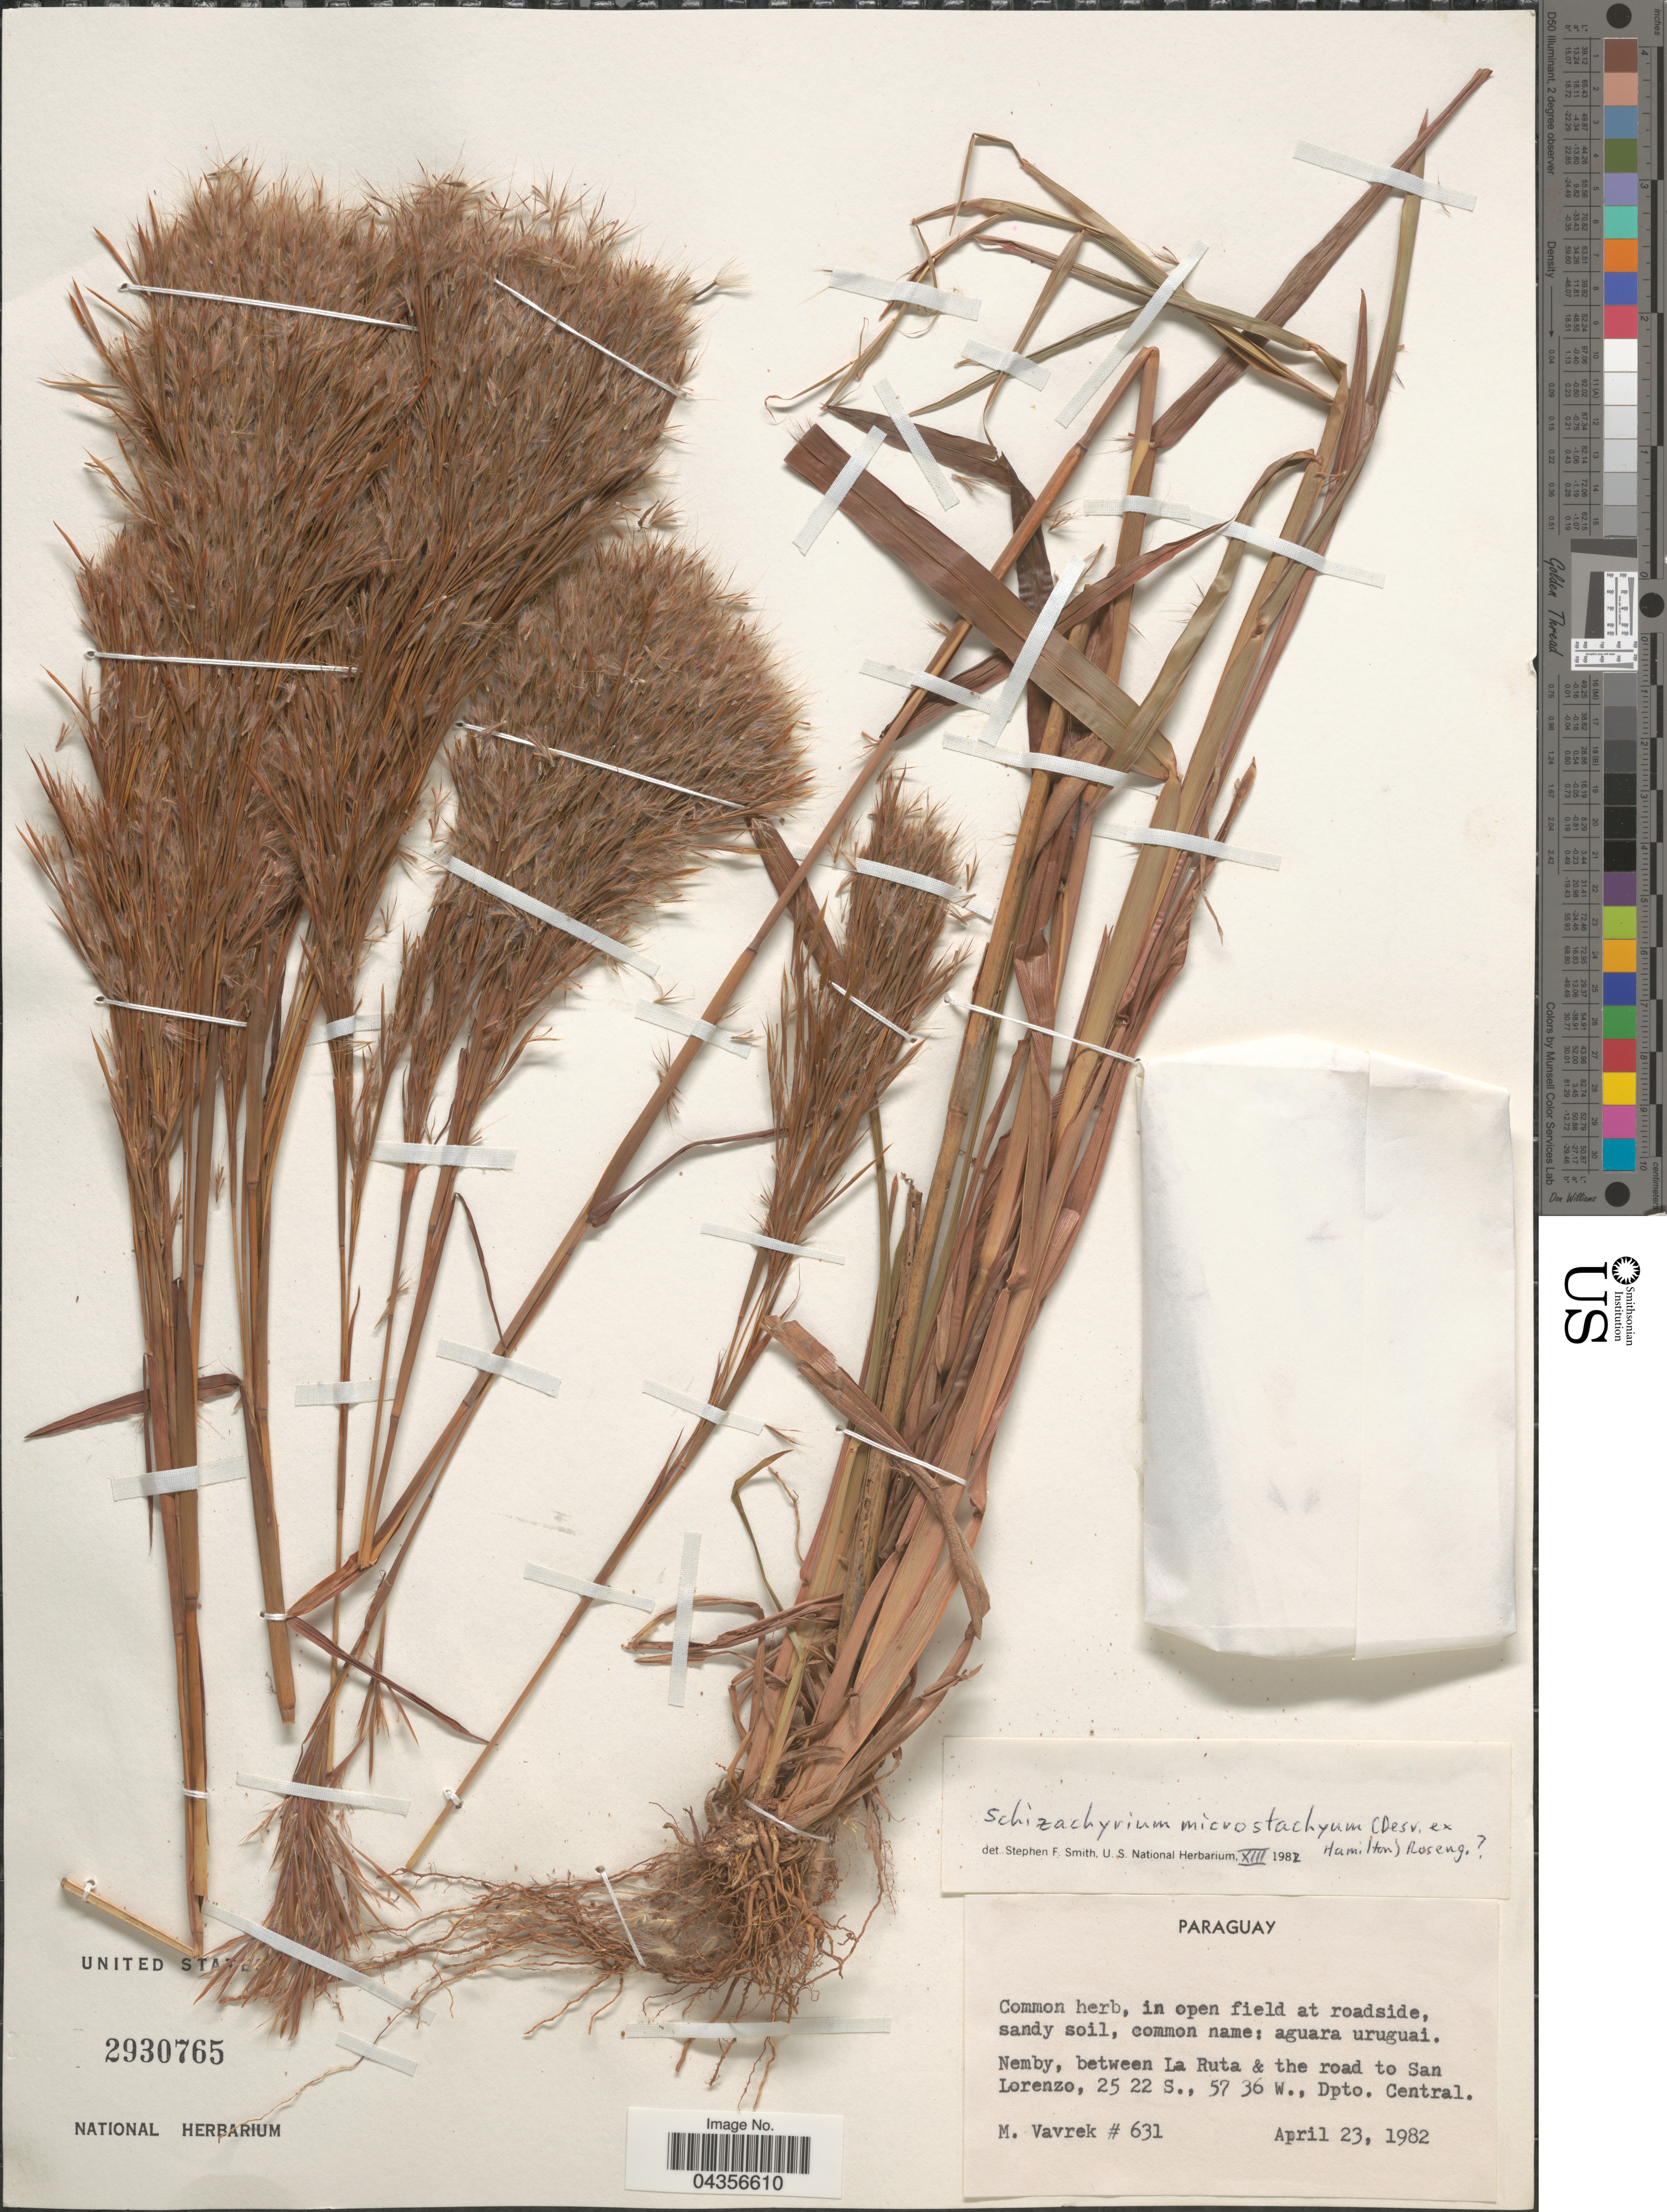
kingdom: Plantae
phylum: Tracheophyta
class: Liliopsida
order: Poales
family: Poaceae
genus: Schizachyrium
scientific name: Schizachyrium microstachyum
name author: (Desv. ex Ham.) Roseng. et al.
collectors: M. Vavrek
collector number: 631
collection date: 1982-04-23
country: Paraguay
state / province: Central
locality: Nemby, between La Ruta & the road to San Lorenzo, Dpto. Central.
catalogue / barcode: US 2930765